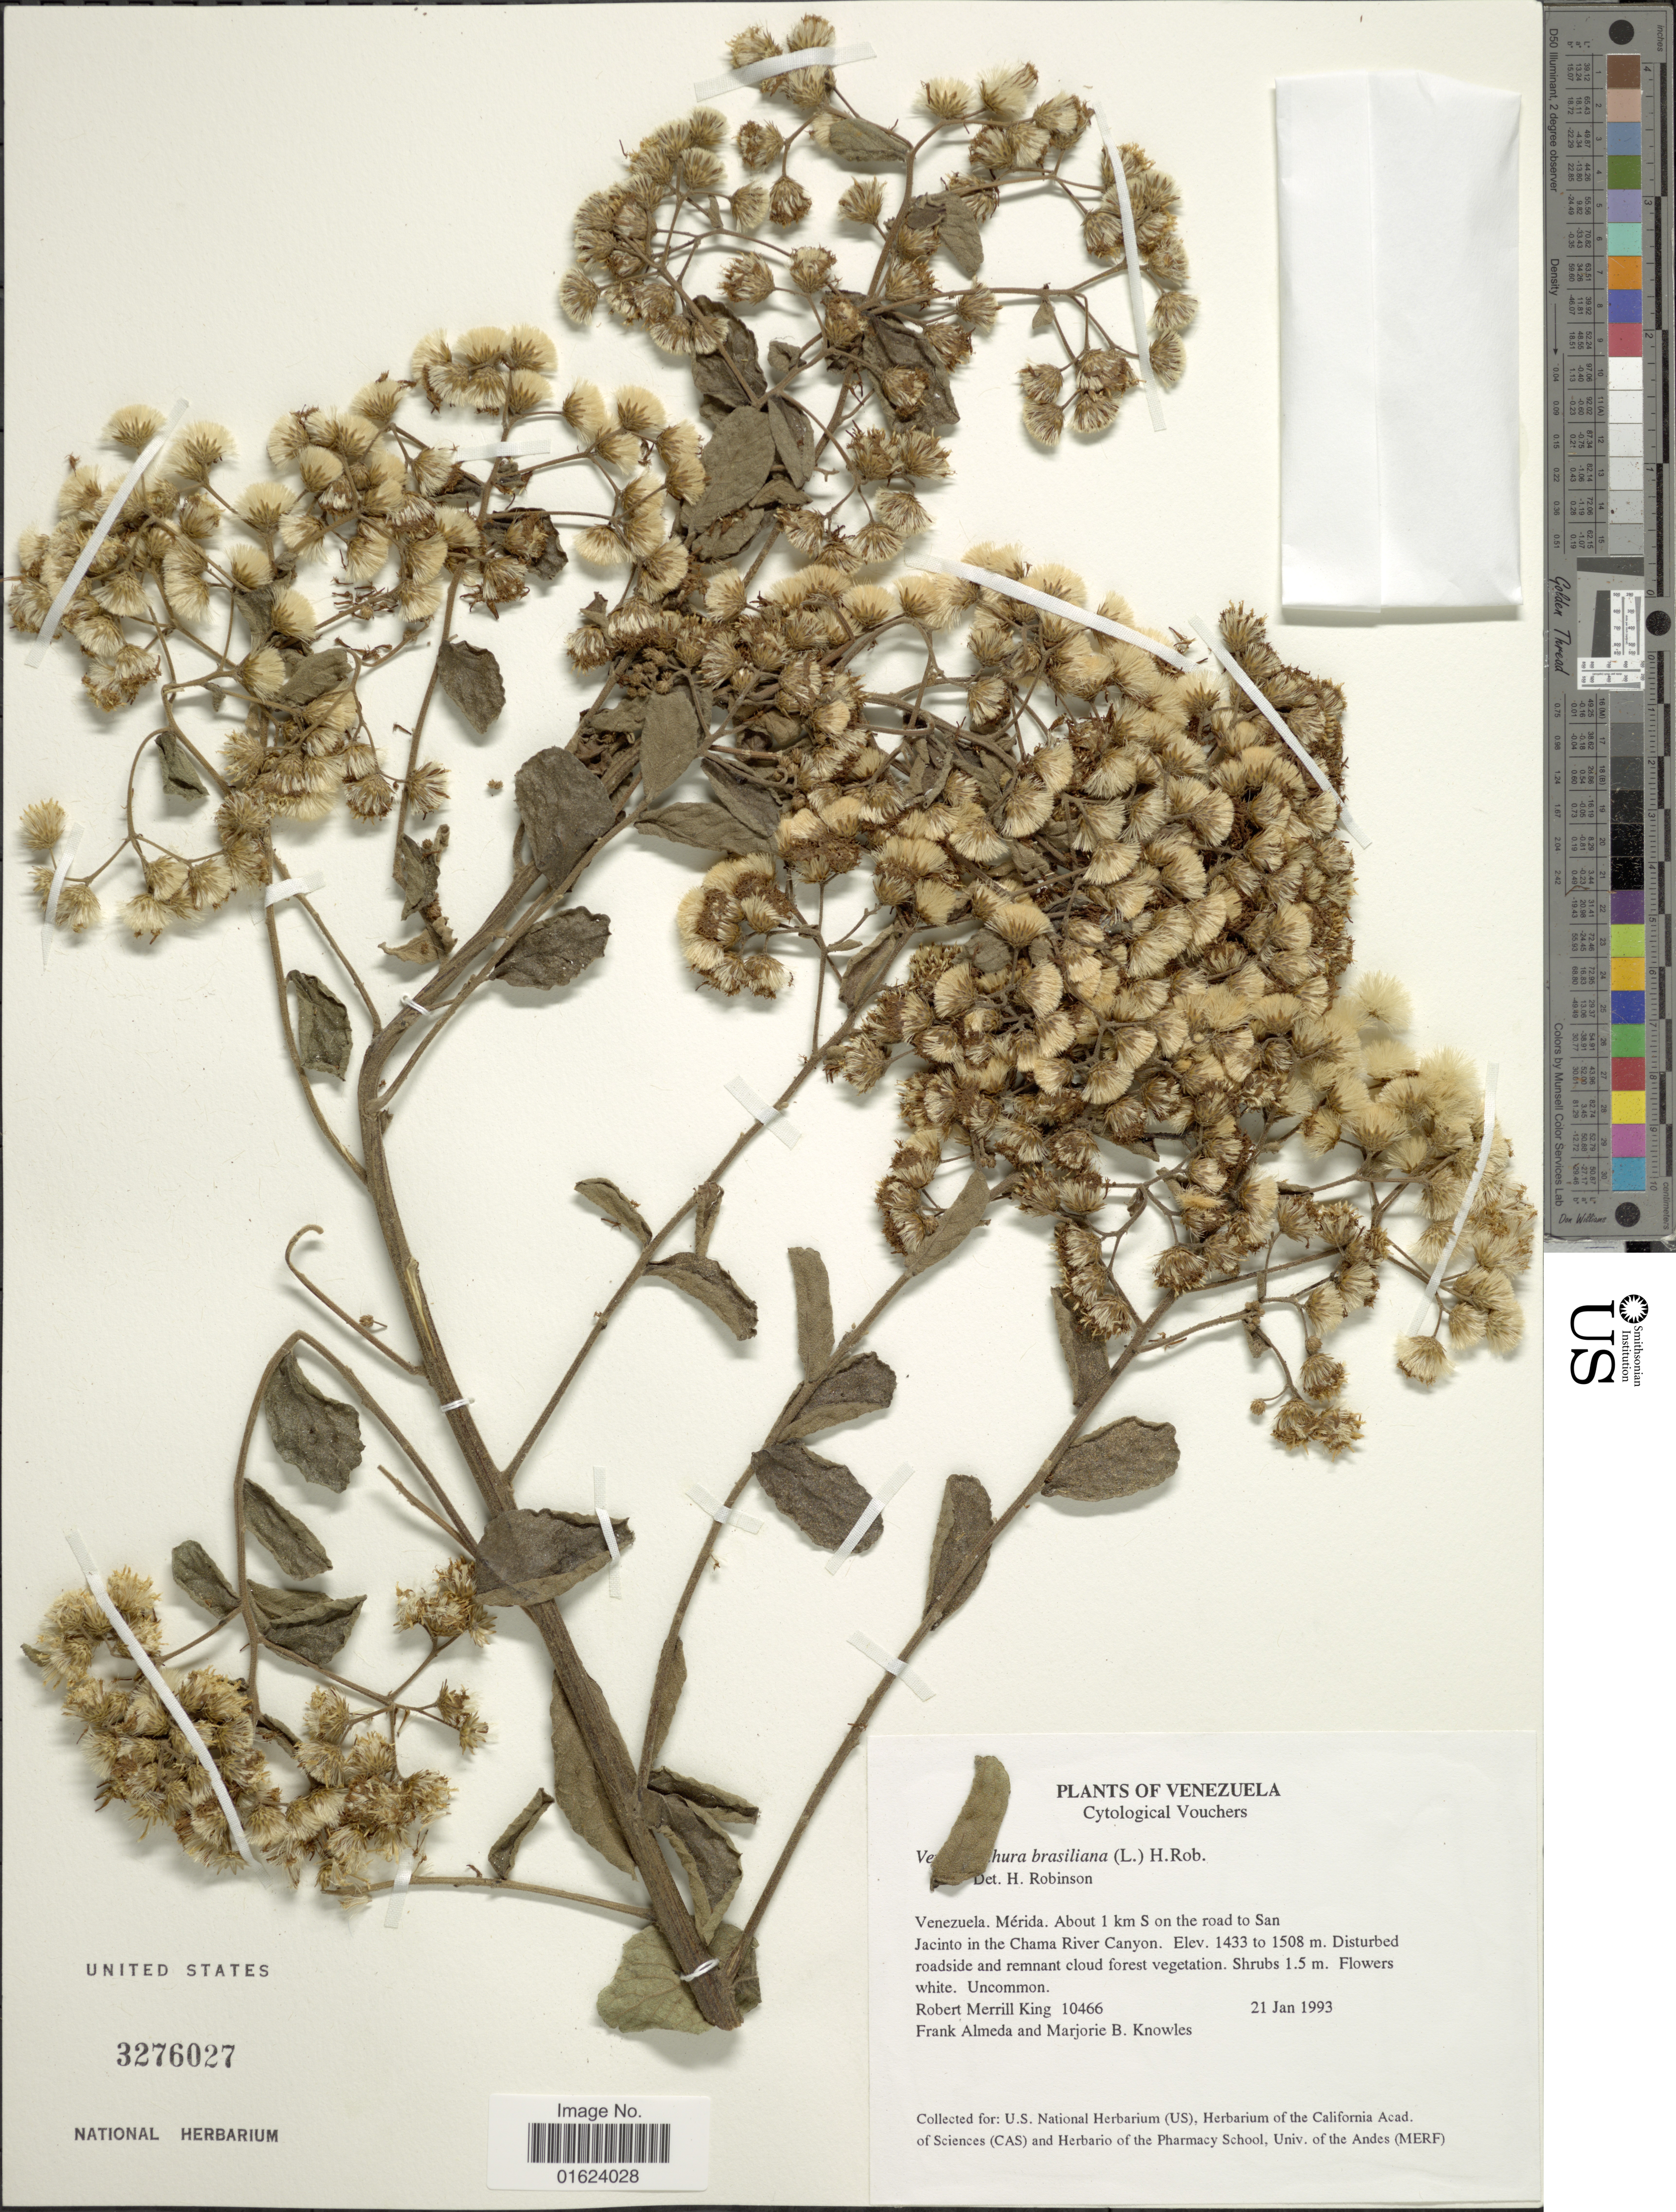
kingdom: Plantae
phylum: Tracheophyta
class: Magnoliopsida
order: Asterales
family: Asteraceae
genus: Vernonia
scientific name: Vernonia brasiliana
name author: (L.) Druce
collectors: R. M. King, F. Almeda & M. B. Knowles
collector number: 10466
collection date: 1993-01-21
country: Venezuela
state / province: Mérida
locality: Venezuela Merida, about 1 km S on the road to San Jacinto in the Chama River Canyon.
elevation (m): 1433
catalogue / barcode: US 3276027